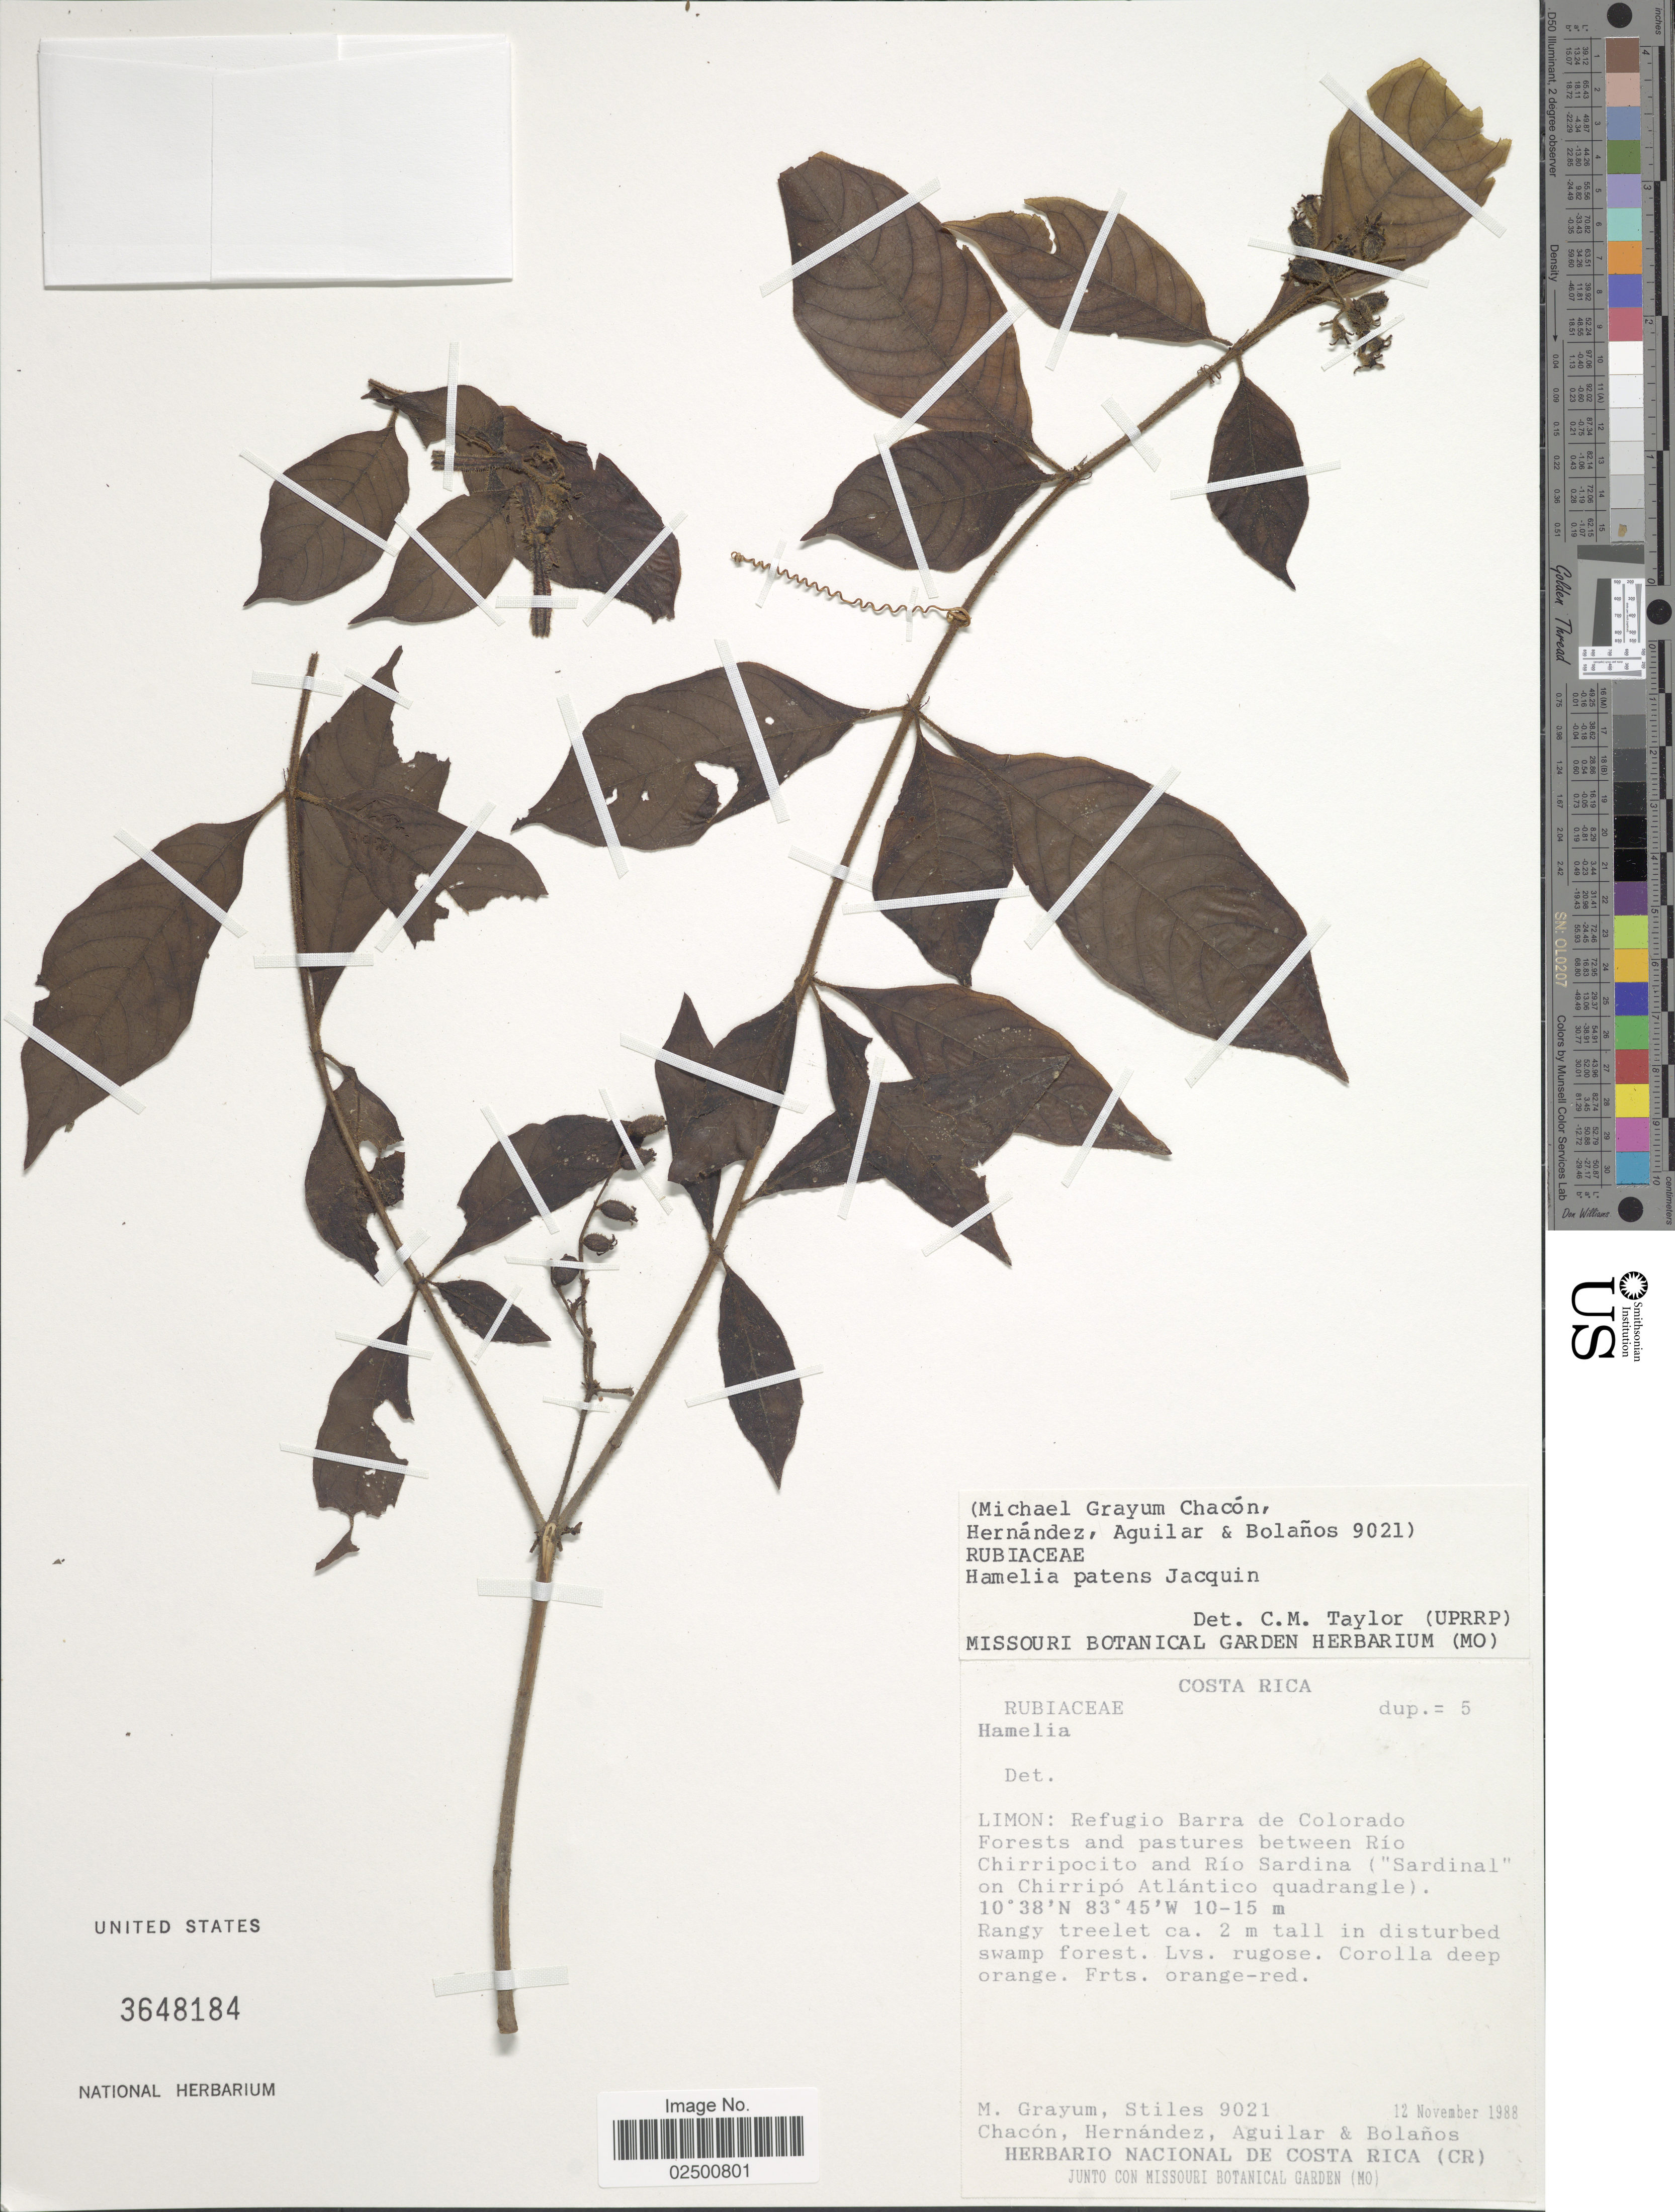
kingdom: Plantae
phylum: Tracheophyta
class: Magnoliopsida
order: Gentianales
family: Rubiaceae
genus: Hamelia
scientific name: Hamelia patens var. patens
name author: Jacq.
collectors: M. H. Grayum, Stiles, -. Chacon, -- Hernandez & et al.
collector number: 9021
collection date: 1988-11-12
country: Costa Rica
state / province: Limón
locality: Refugio Barra de Colorado Forests and pastures between Rio Chirripocito and Rio Sardina (Sardinal on Chirripo Atlantico quedrangle)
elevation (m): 10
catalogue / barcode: US 3648184